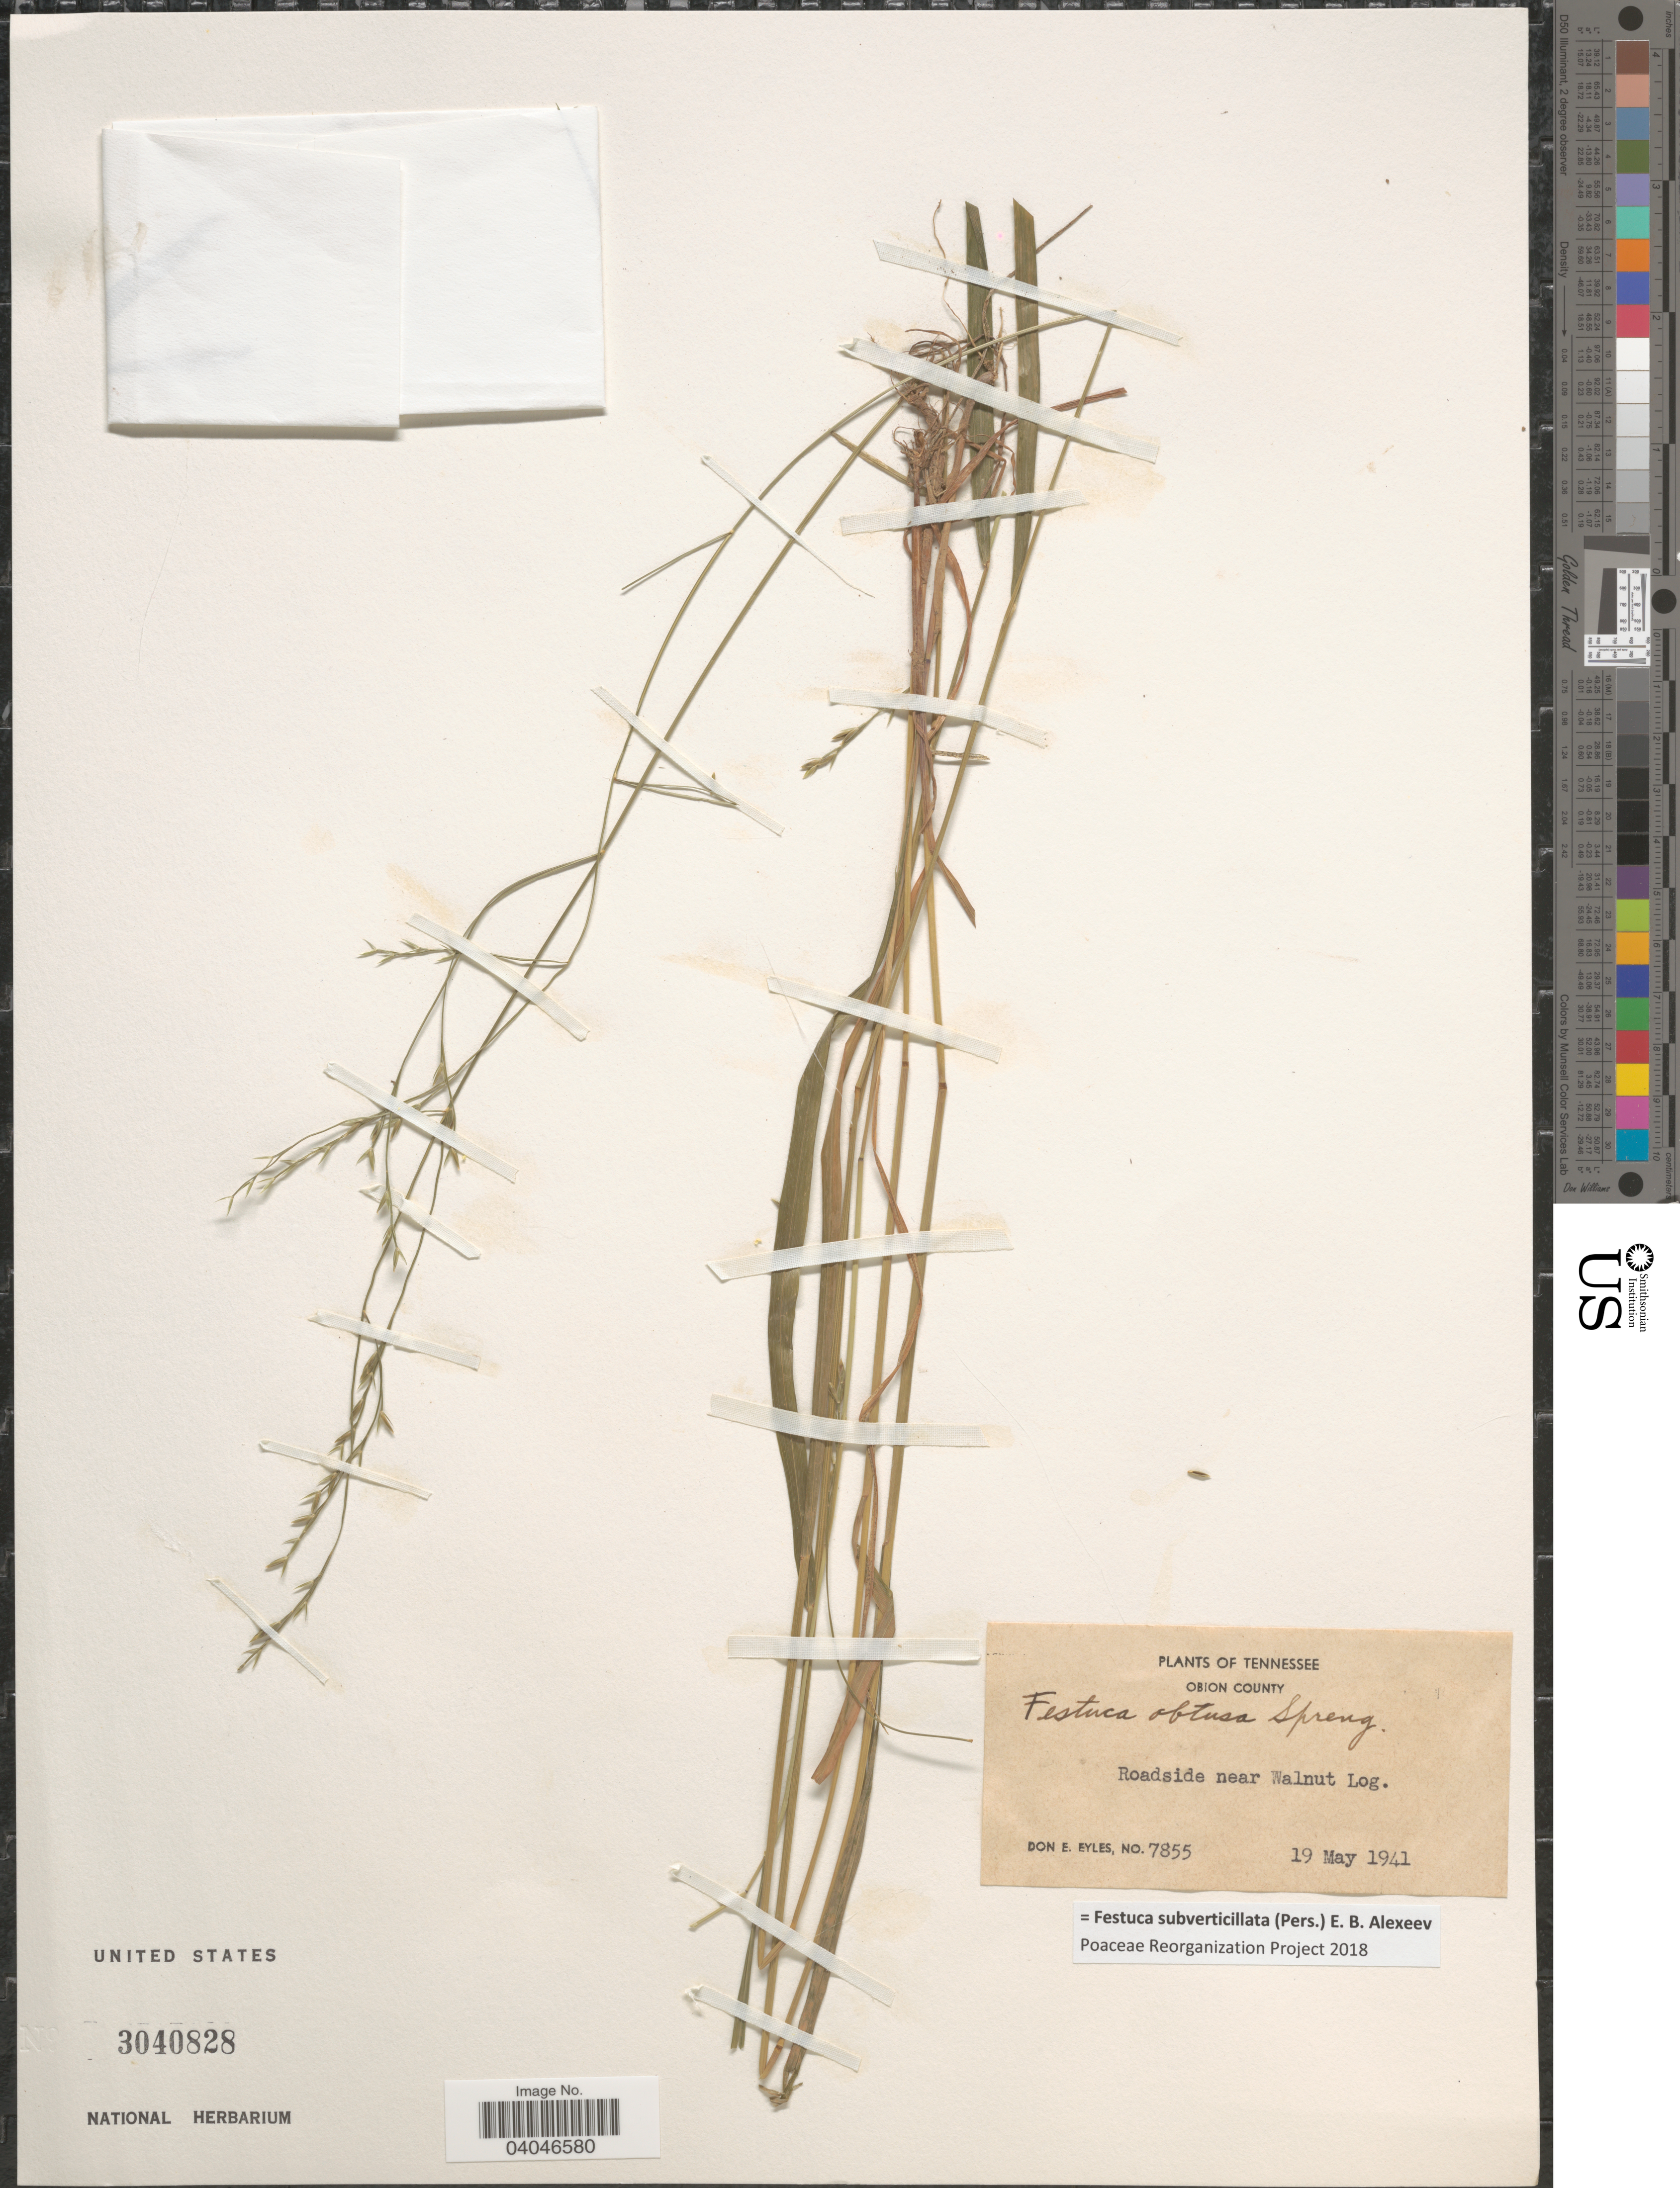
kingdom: Plantae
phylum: Tracheophyta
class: Liliopsida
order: Poales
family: Poaceae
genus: Festuca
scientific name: Festuca subverticillata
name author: (Pers.) E.B. Alexeev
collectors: D. Eyles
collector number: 7855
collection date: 1941-05-19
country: United States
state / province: Tennessee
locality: Obion County. Roadside near Walnut Log.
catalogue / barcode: US 3040828